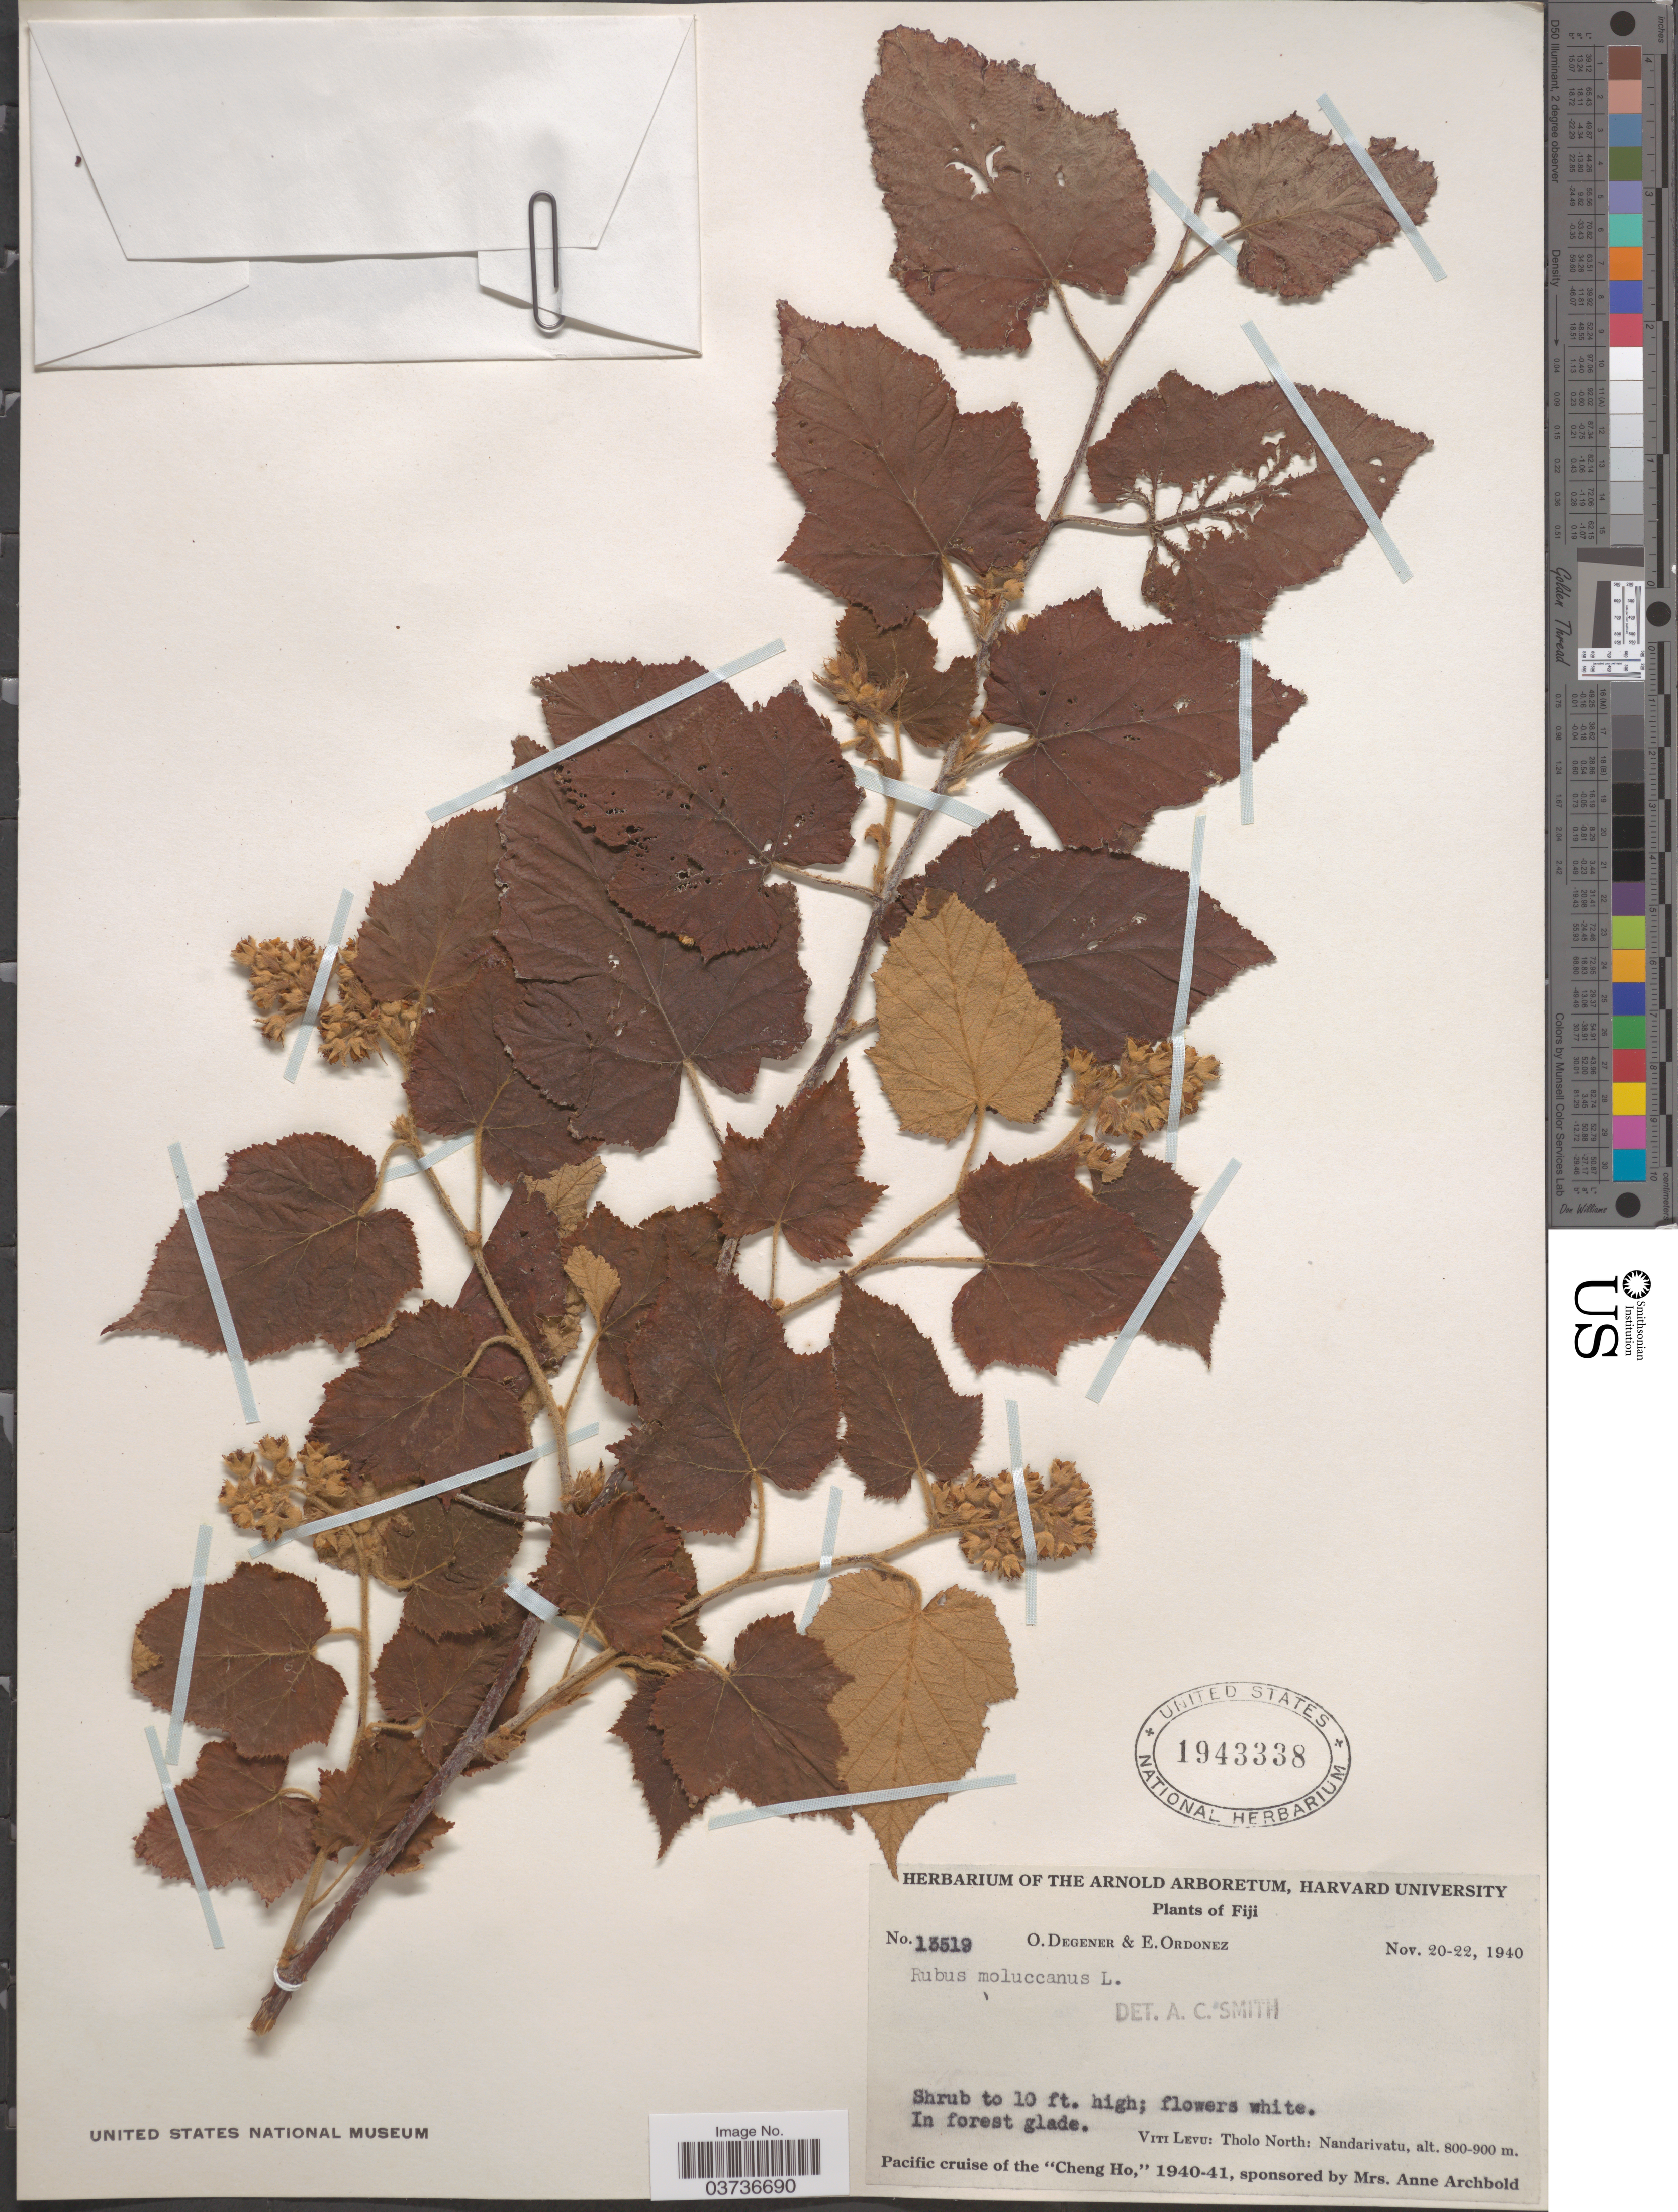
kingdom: Plantae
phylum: Tracheophyta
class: Magnoliopsida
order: Rosales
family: Rosaceae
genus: Rubus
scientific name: Rubus moluccanus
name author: L.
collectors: O. Degener & E. Ordonez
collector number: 13519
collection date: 1940-11-20/1940-11-22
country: Fiji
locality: Viti Levu: Tholo North: Nandarivatu.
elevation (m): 800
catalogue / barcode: US 1943338